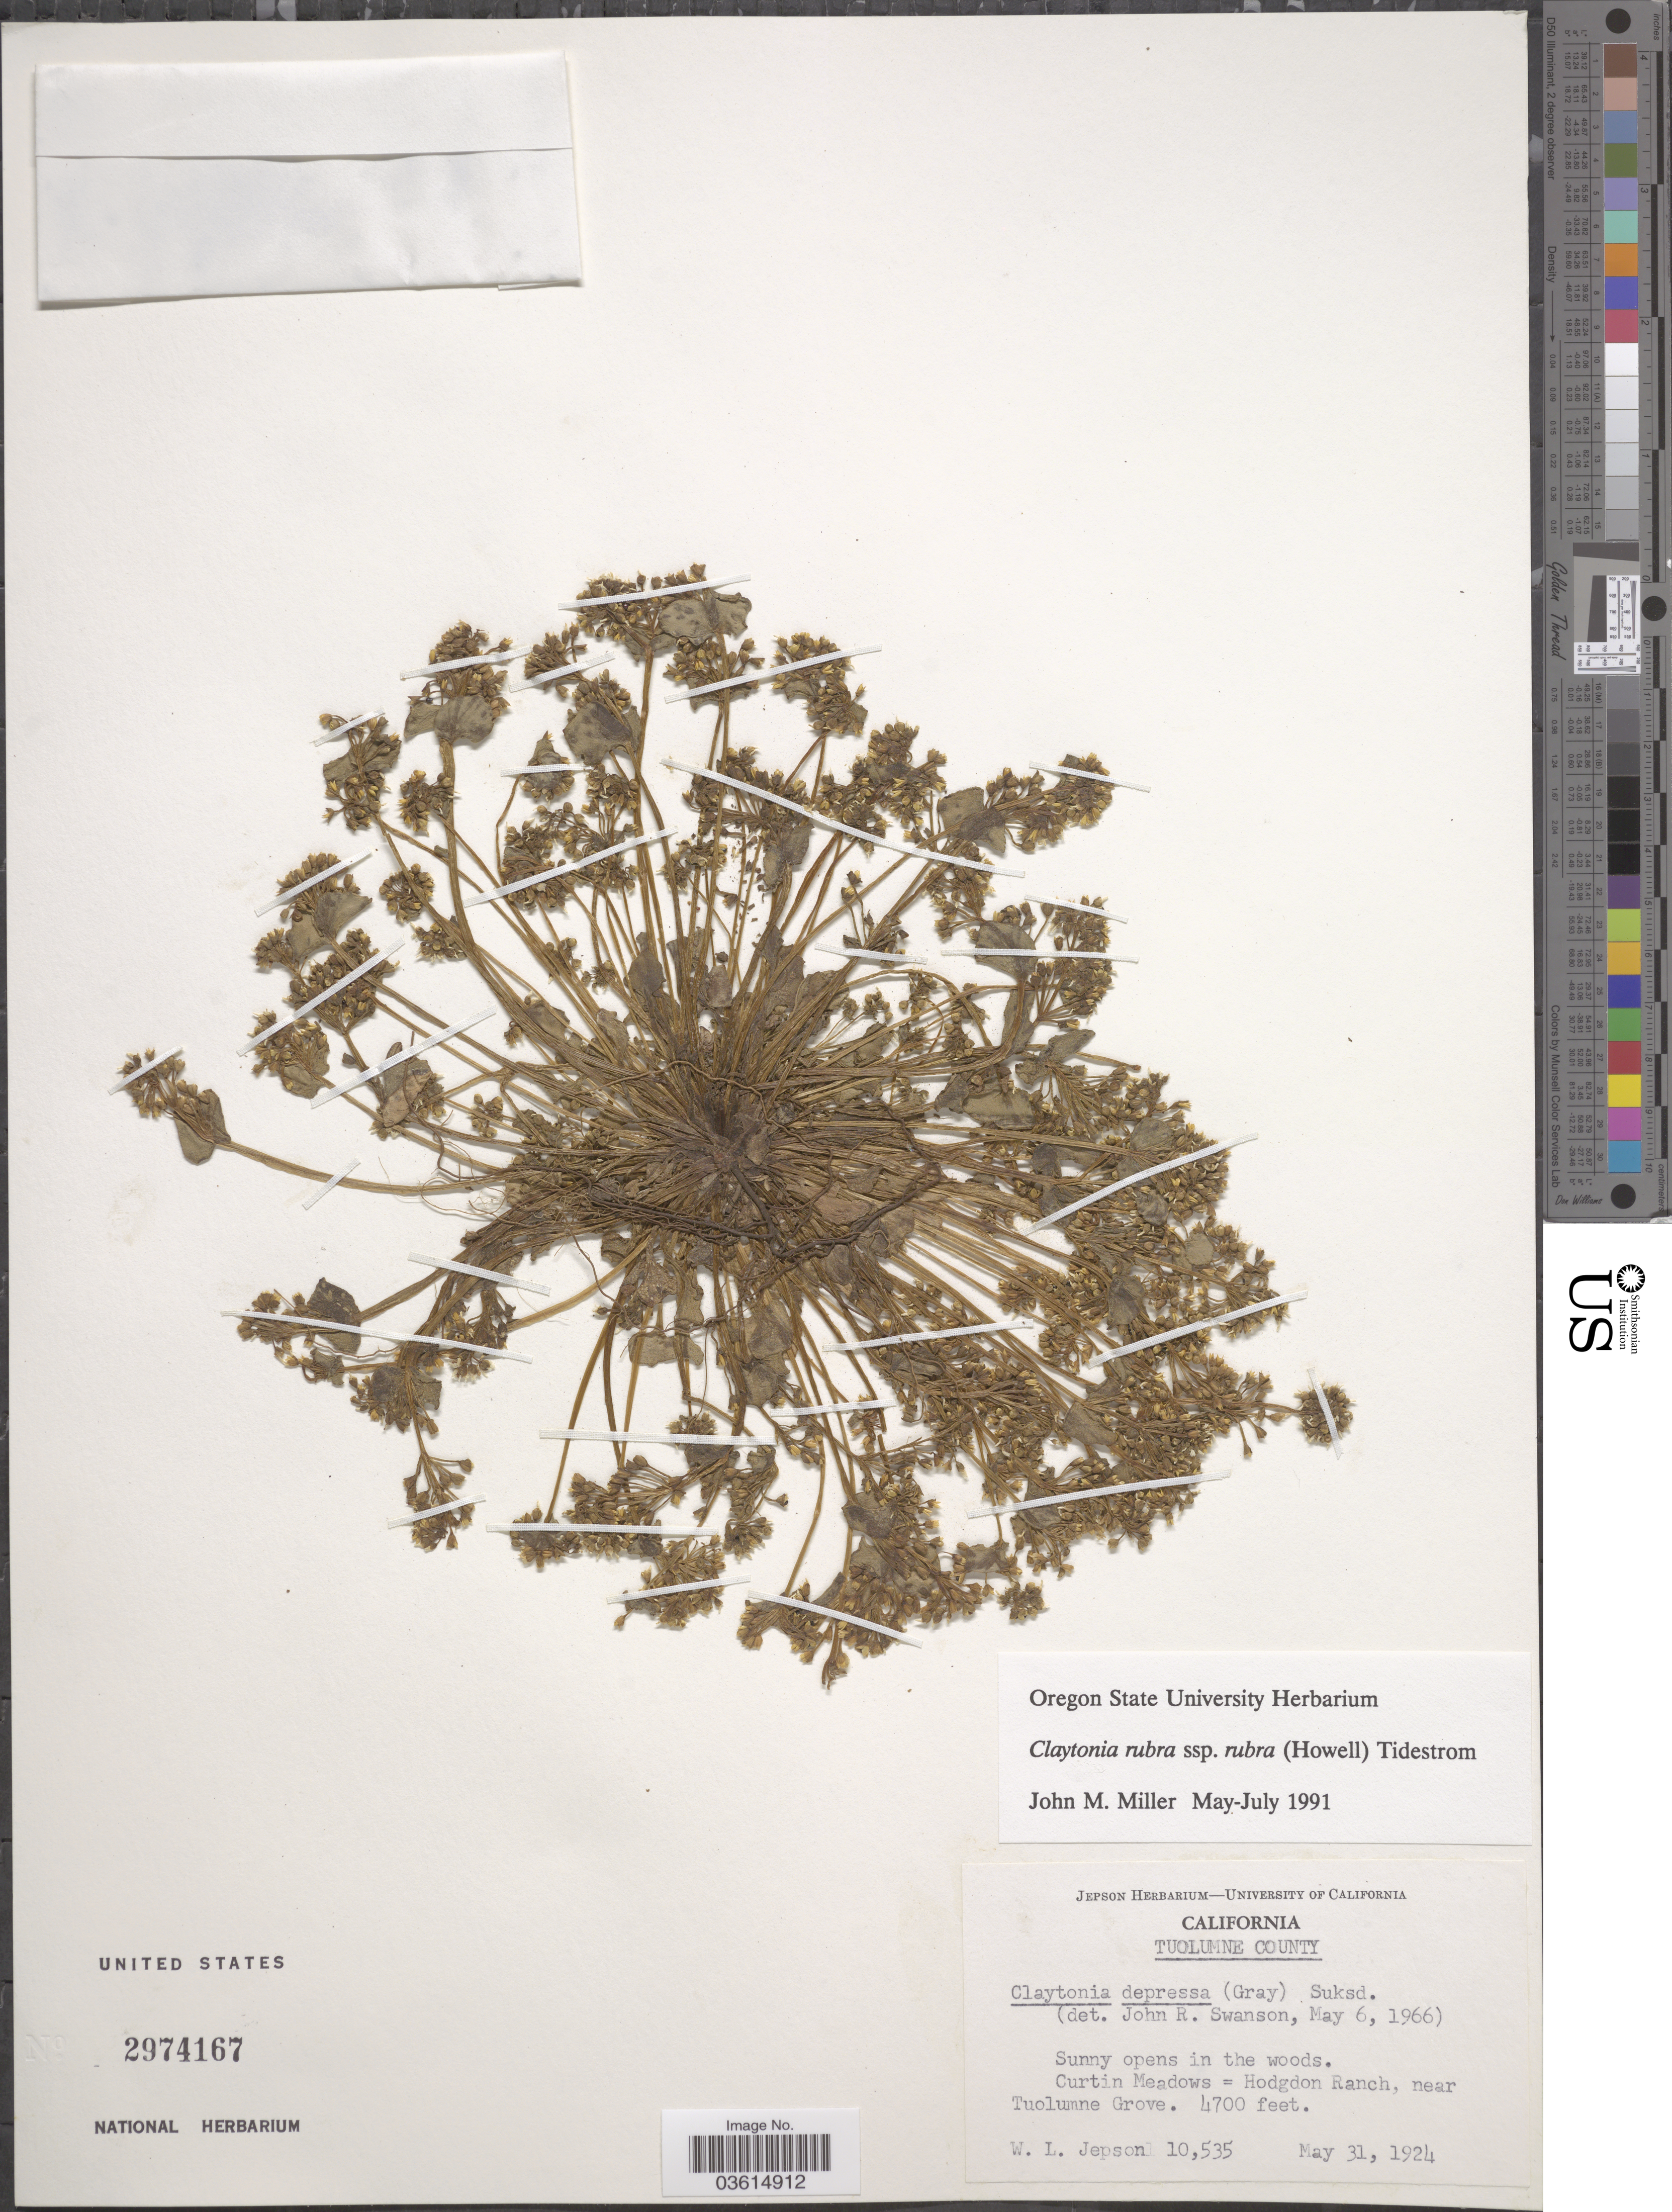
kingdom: Plantae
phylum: Tracheophyta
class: Magnoliopsida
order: Caryophyllales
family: Montiaceae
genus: Claytonia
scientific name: Claytonia rubra subsp. rubra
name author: (Howell) Tidestr.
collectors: W. L. Jepson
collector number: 10535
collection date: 1924-05-31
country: United States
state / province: California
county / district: Tuolumne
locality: Tuolumne County. Curtin Meadows = Hodgdon Ranch, near Tuolumne Grove.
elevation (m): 1433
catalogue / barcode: US 2974167